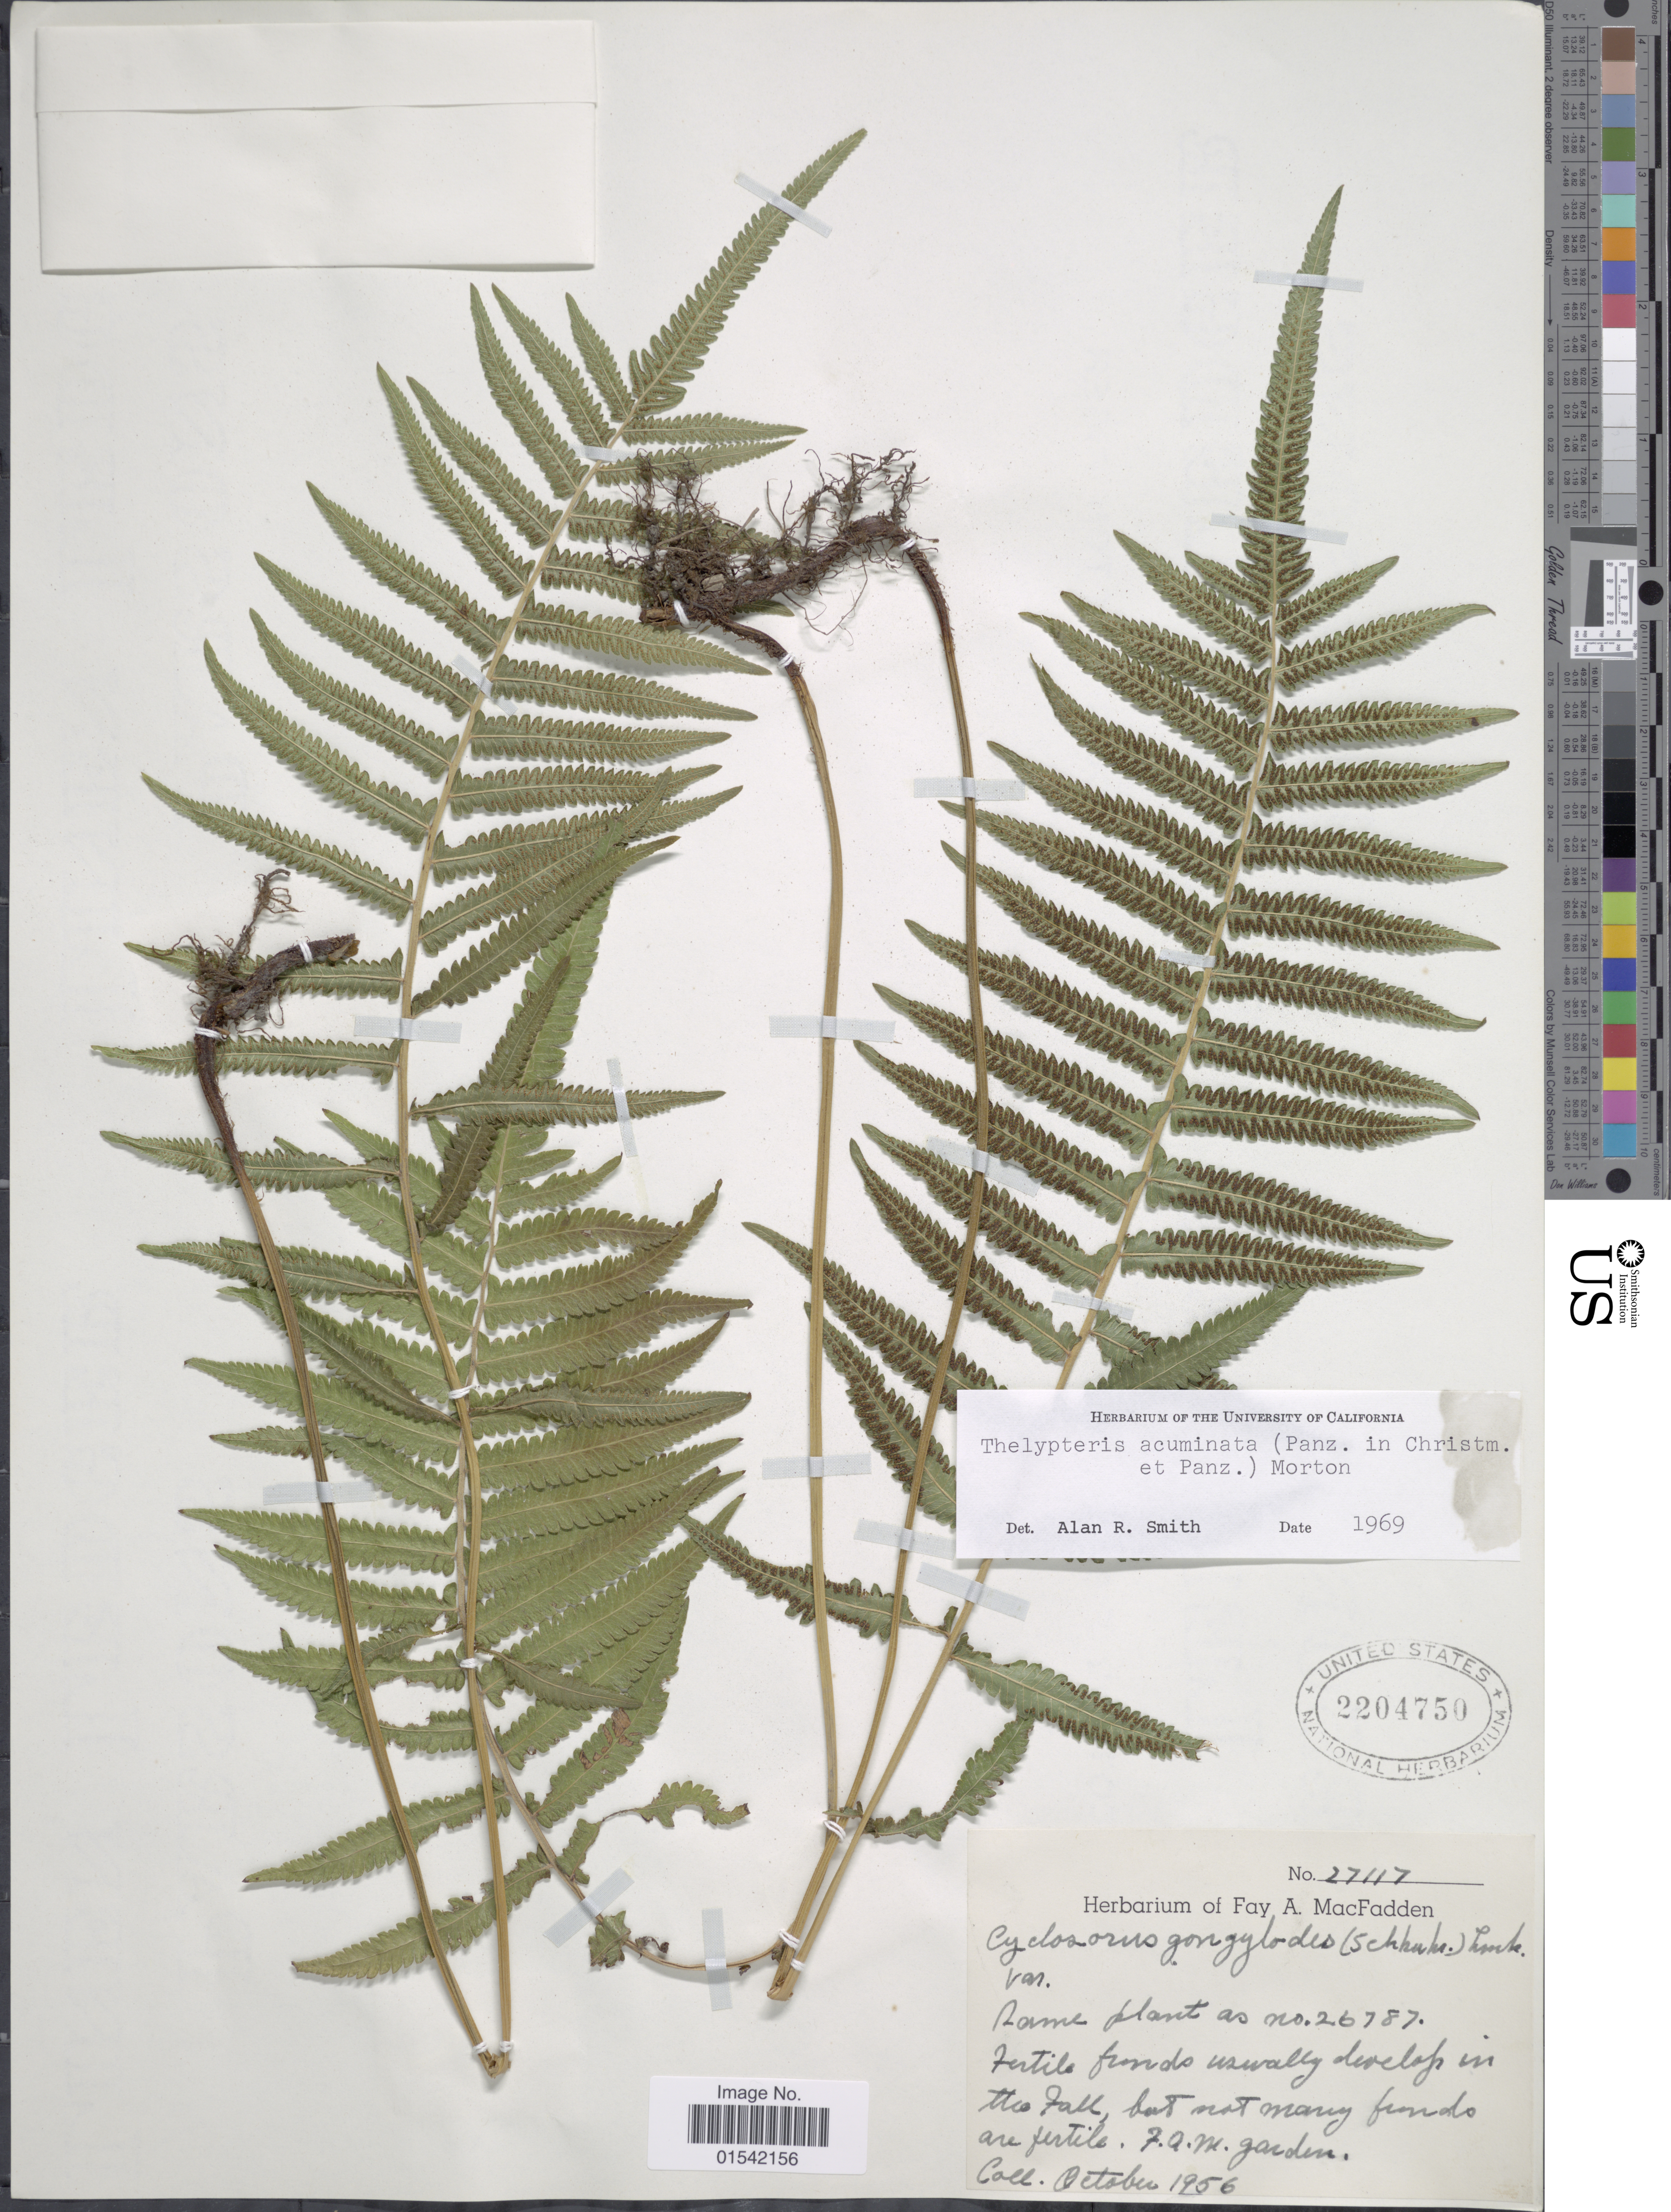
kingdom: Plantae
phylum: Tracheophyta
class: Polypodiopsida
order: Polypodiales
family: Thelypteridaceae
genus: Cyclosorus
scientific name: Cyclosorus acuminatus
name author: (Houtt.) Nakai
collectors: ex herb. Fay A. MacFadden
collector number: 27117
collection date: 1956-10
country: United States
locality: F.A.M. garden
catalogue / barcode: US 2204750